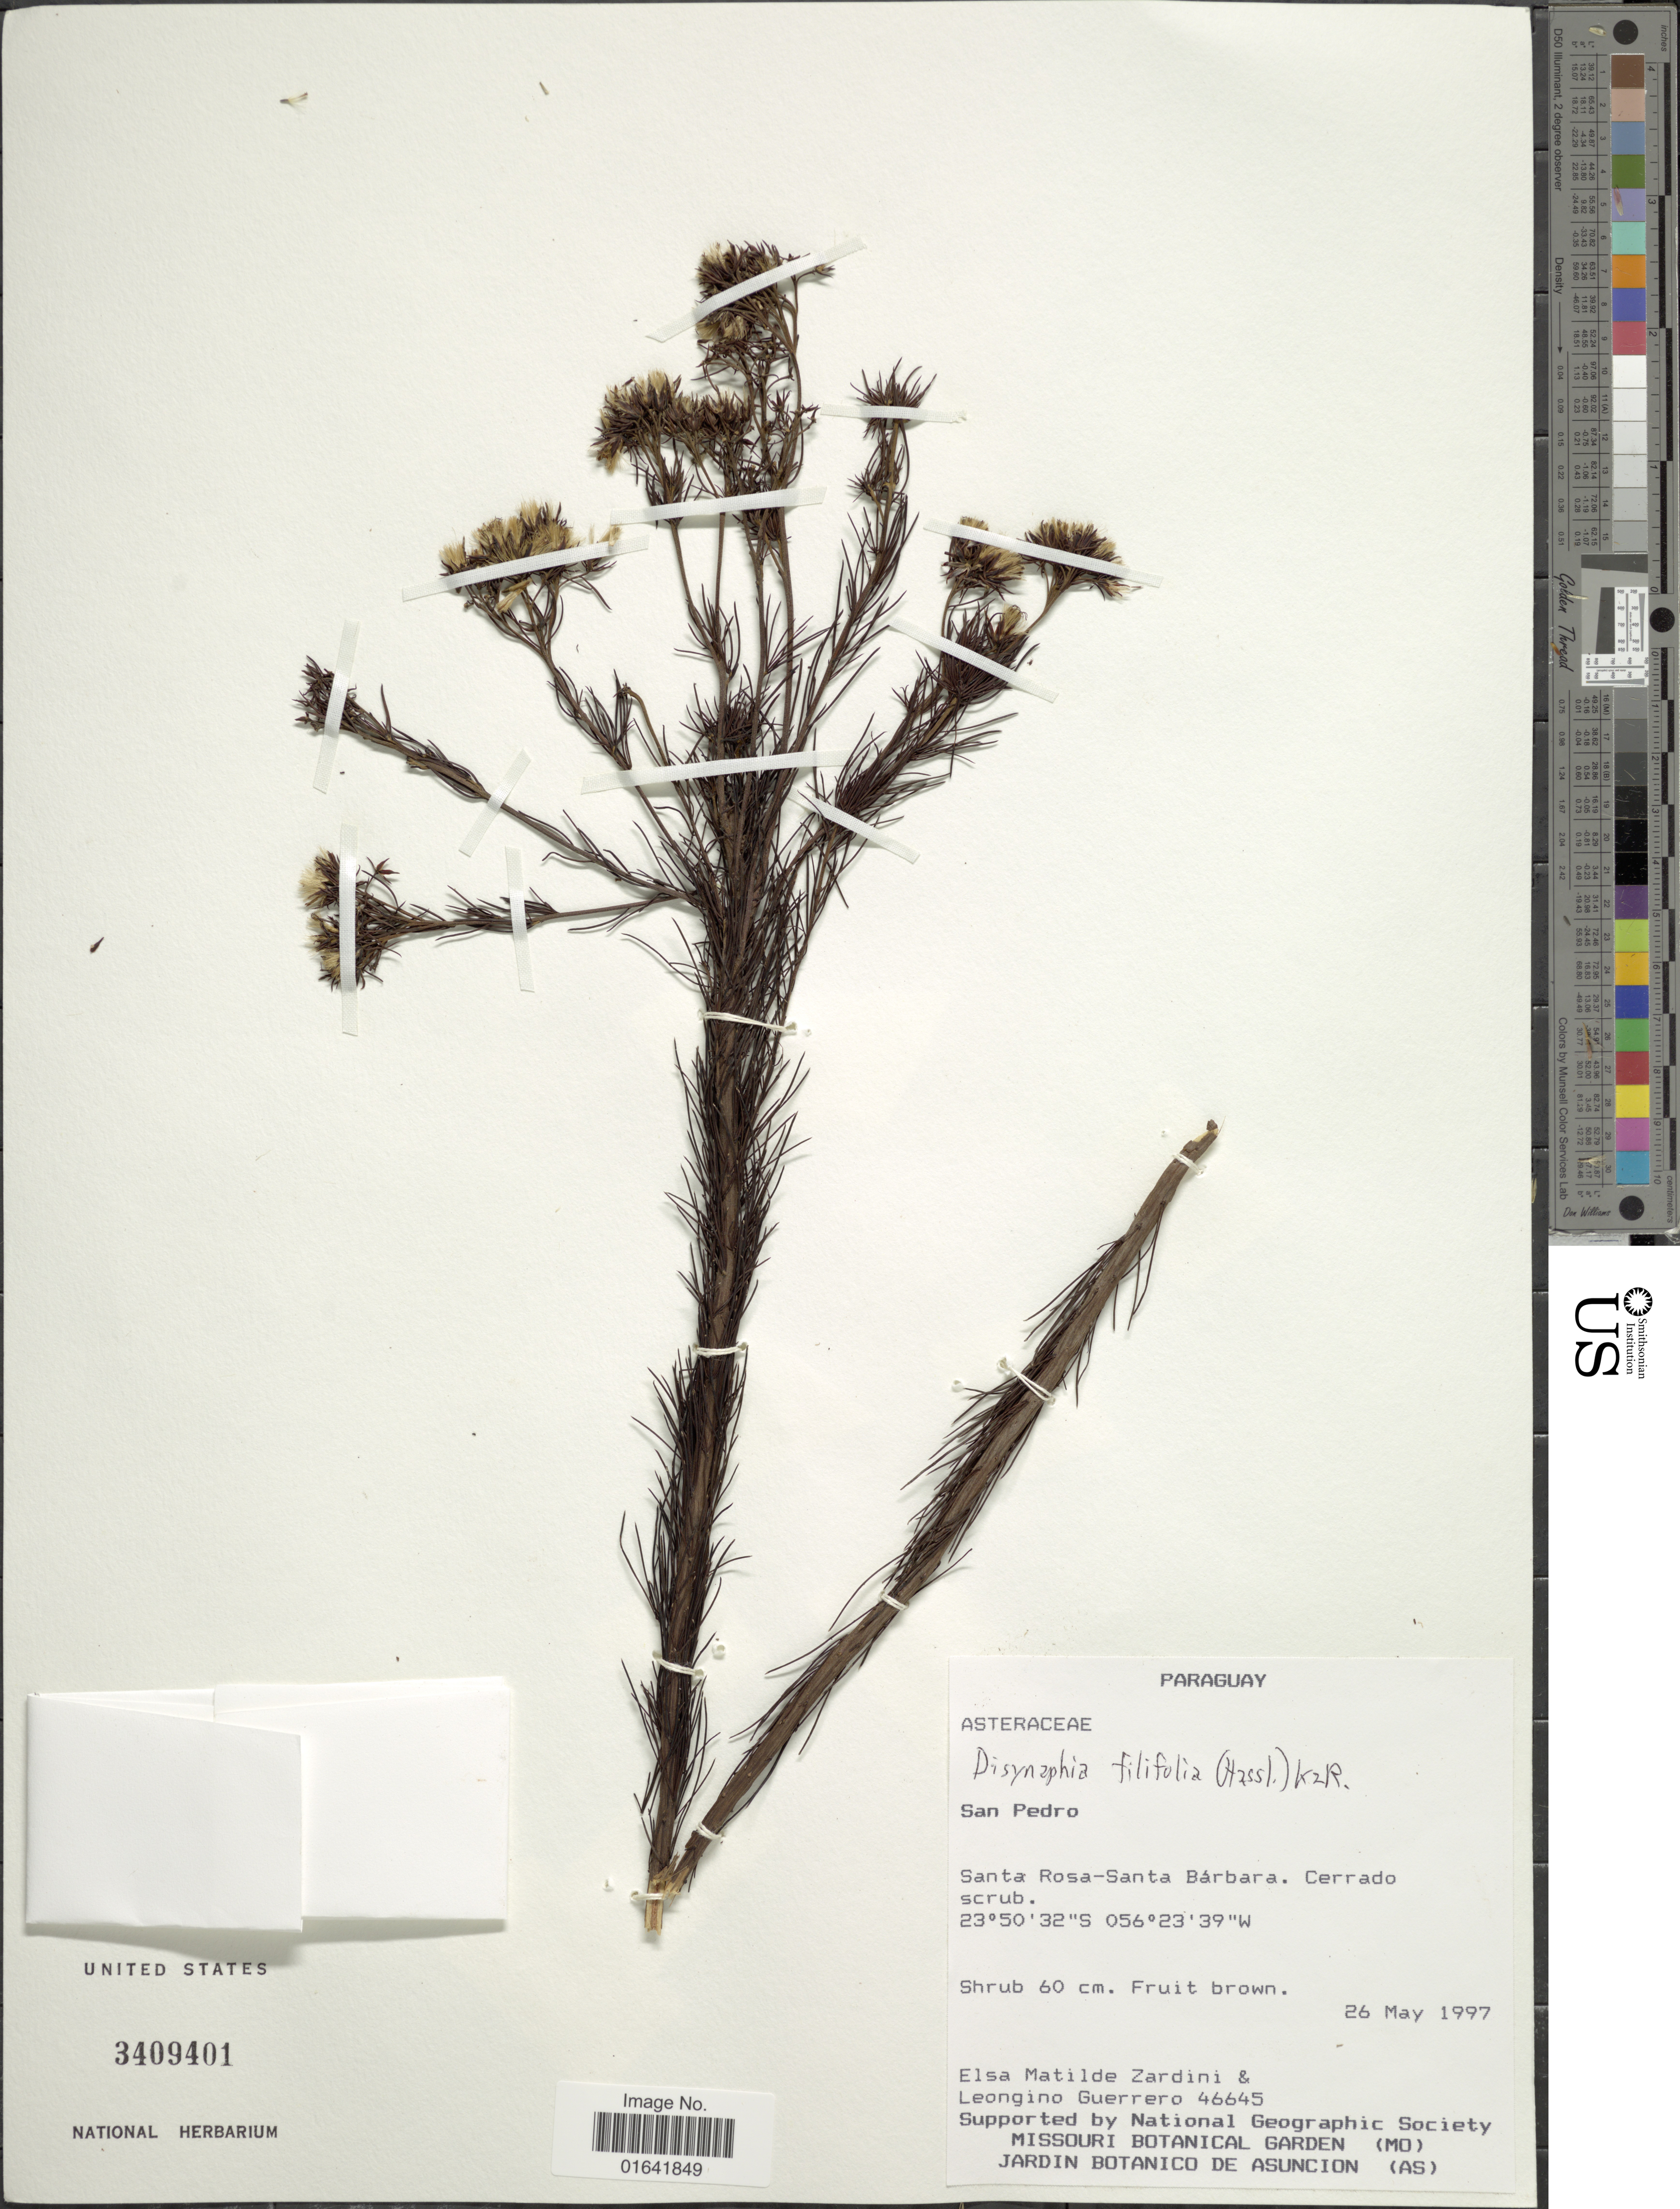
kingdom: Plantae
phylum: Tracheophyta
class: Magnoliopsida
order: Asterales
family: Asteraceae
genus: Disynaphia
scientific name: Disynaphia filifolia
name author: (Hassl.) R.M. King & H. Rob.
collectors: E. M. Zardini & L. Guerrero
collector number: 46645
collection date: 1997-05-26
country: Paraguay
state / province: San Pedro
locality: Santa Rosa-Santa Barbara, cerrado scrub.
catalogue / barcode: US 3409401